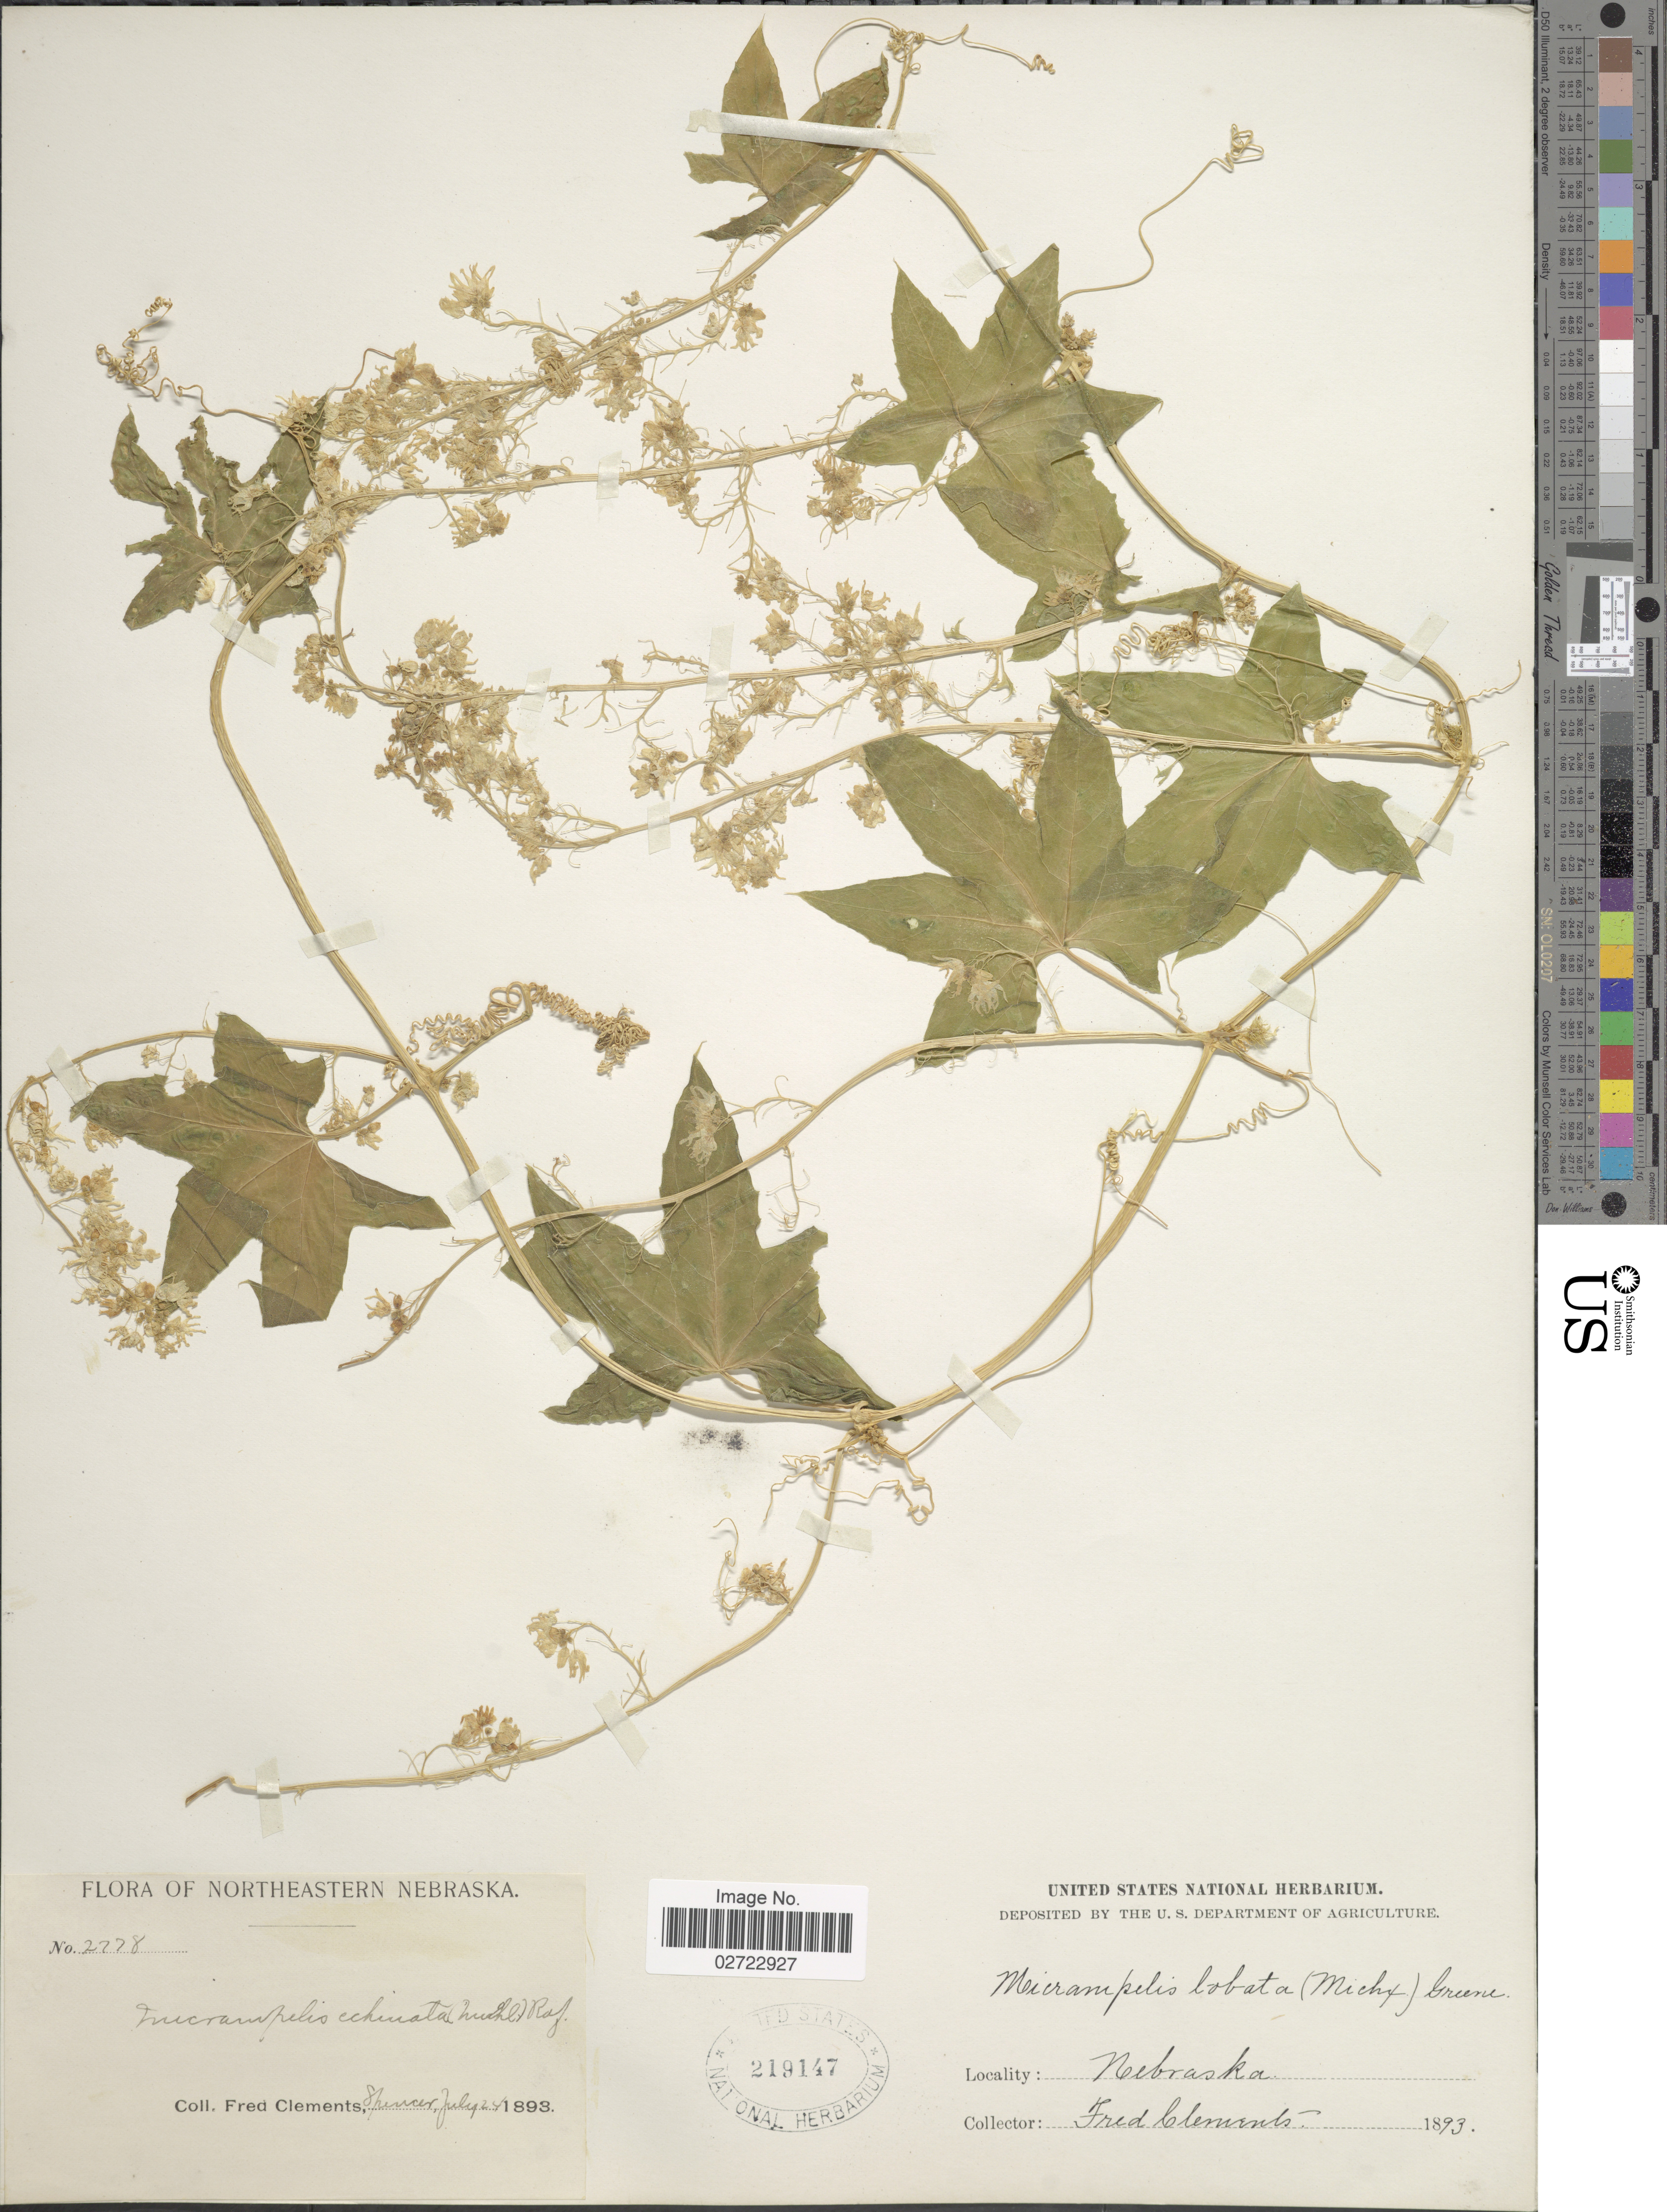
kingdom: Plantae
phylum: Tracheophyta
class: Magnoliopsida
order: Cucurbitales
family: Cucurbitaceae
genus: Echinocystis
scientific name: Echinocystis lobata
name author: (Michx.) Torr. & A. Gray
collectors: F. Clements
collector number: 2778*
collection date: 1893-07-24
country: United States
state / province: Nebraska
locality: Northeastern Nebraska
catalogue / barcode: US 219147